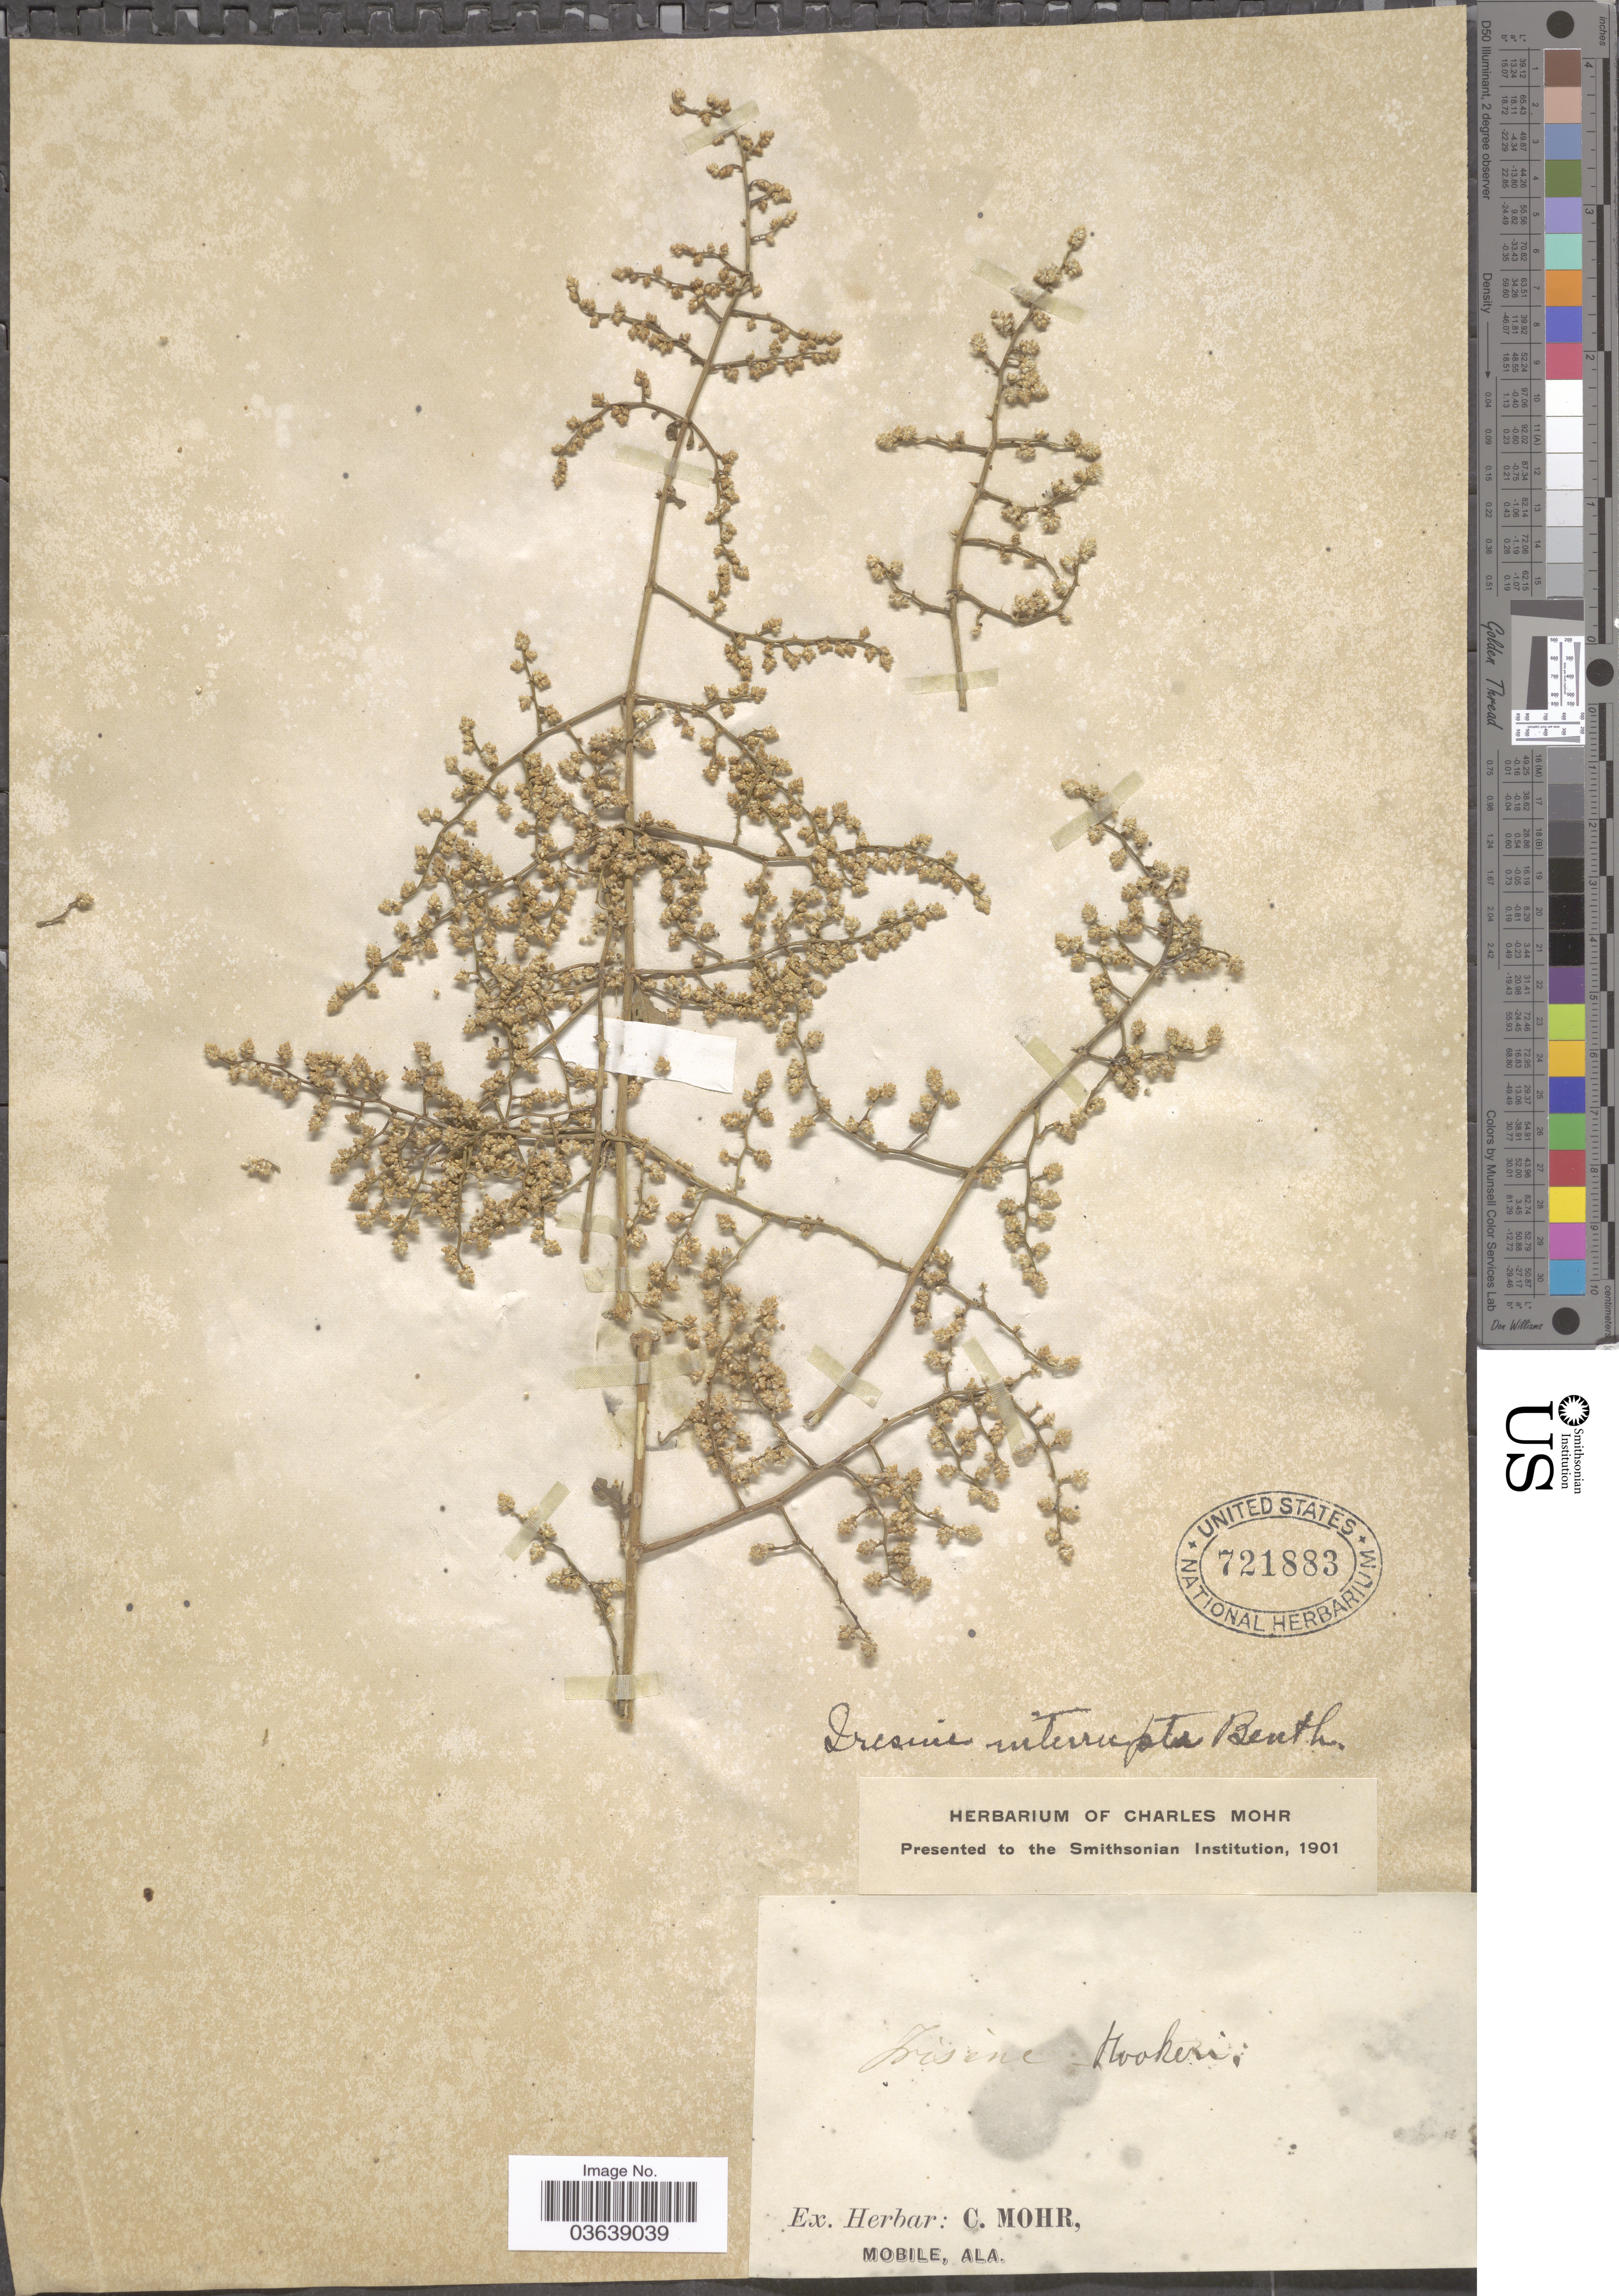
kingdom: Plantae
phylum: Tracheophyta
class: Magnoliopsida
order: Caryophyllales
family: Amaranthaceae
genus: Iresine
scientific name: Iresine interrupta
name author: Benth.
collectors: ex herb. Charles Mohr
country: United States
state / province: Alabama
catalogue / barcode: US 721883